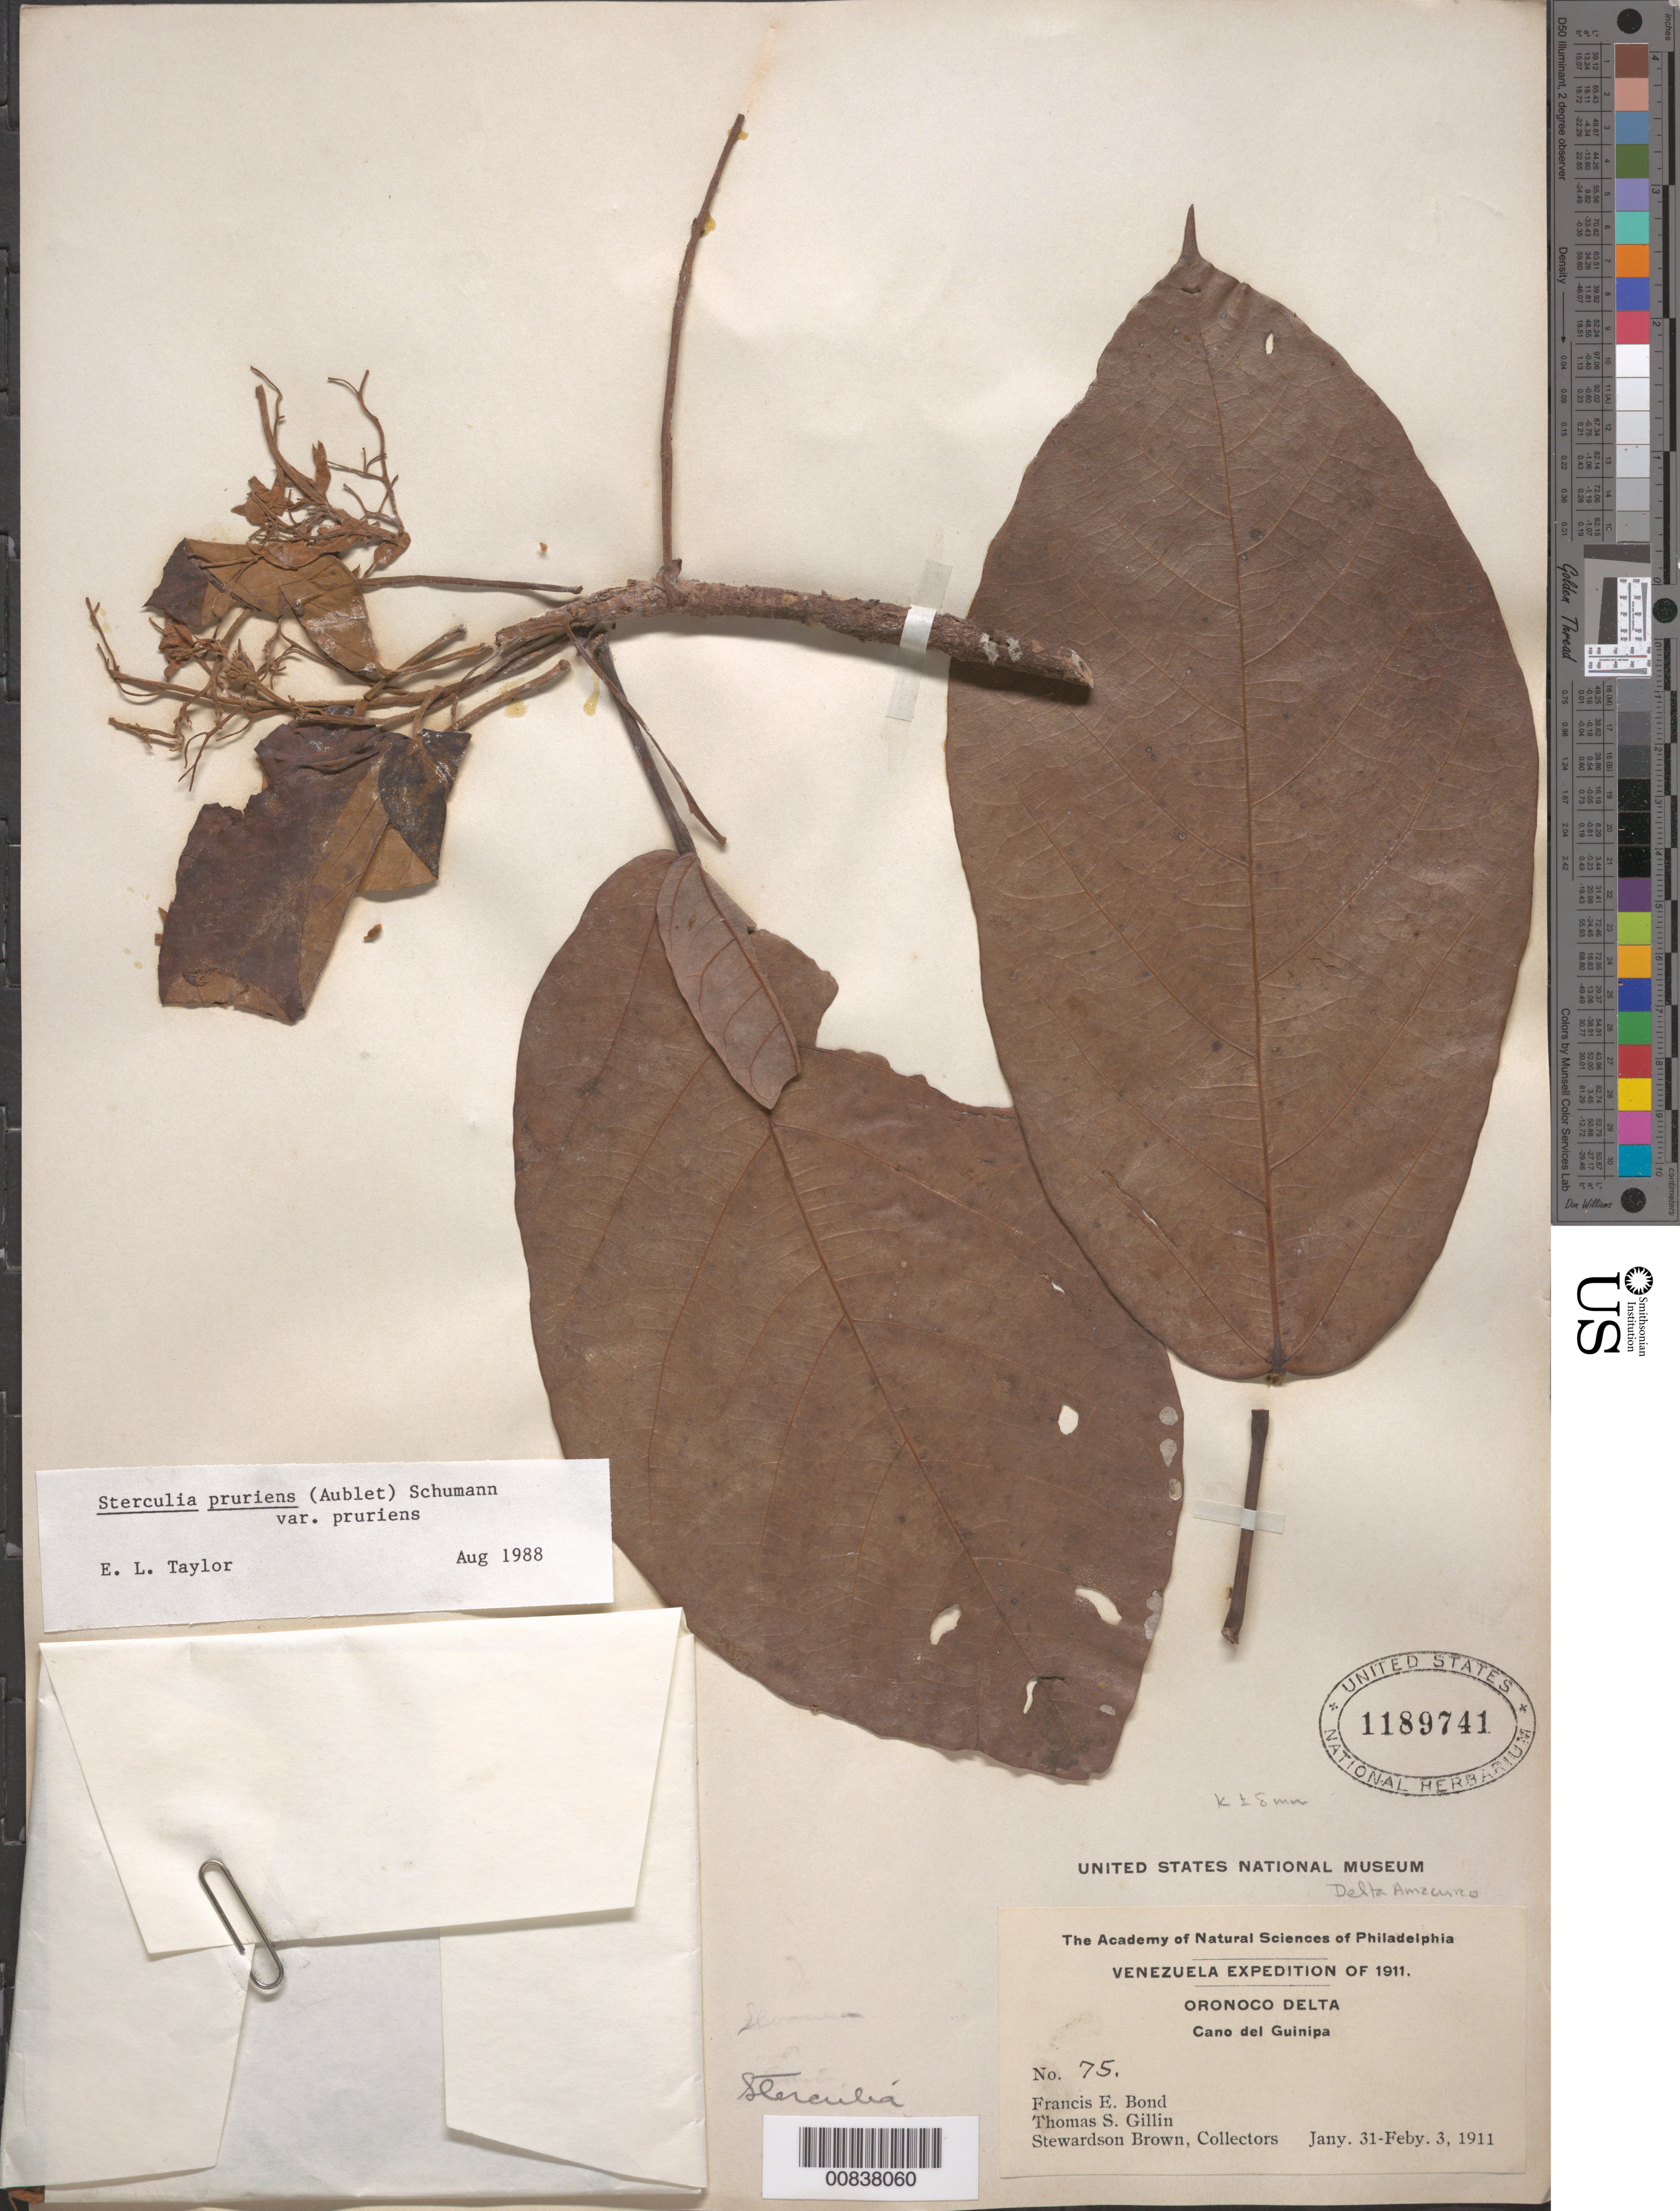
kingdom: Plantae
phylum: Tracheophyta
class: Magnoliopsida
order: Malvales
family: Malvaceae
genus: Sterculia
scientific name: Sterculia pruriens var. pruriens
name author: (Aubl.) K. Schum.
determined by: Taylor, E. L.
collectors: F. Bond, T. Gillin & S. Brown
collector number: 75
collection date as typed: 31 January -3 February 1911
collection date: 1911-01-31/1911-02-03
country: Venezuela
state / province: Monagas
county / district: Maturin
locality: Oronoco Delta along Rio Guanipa, including Indian and Creole villages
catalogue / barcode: US 1189741